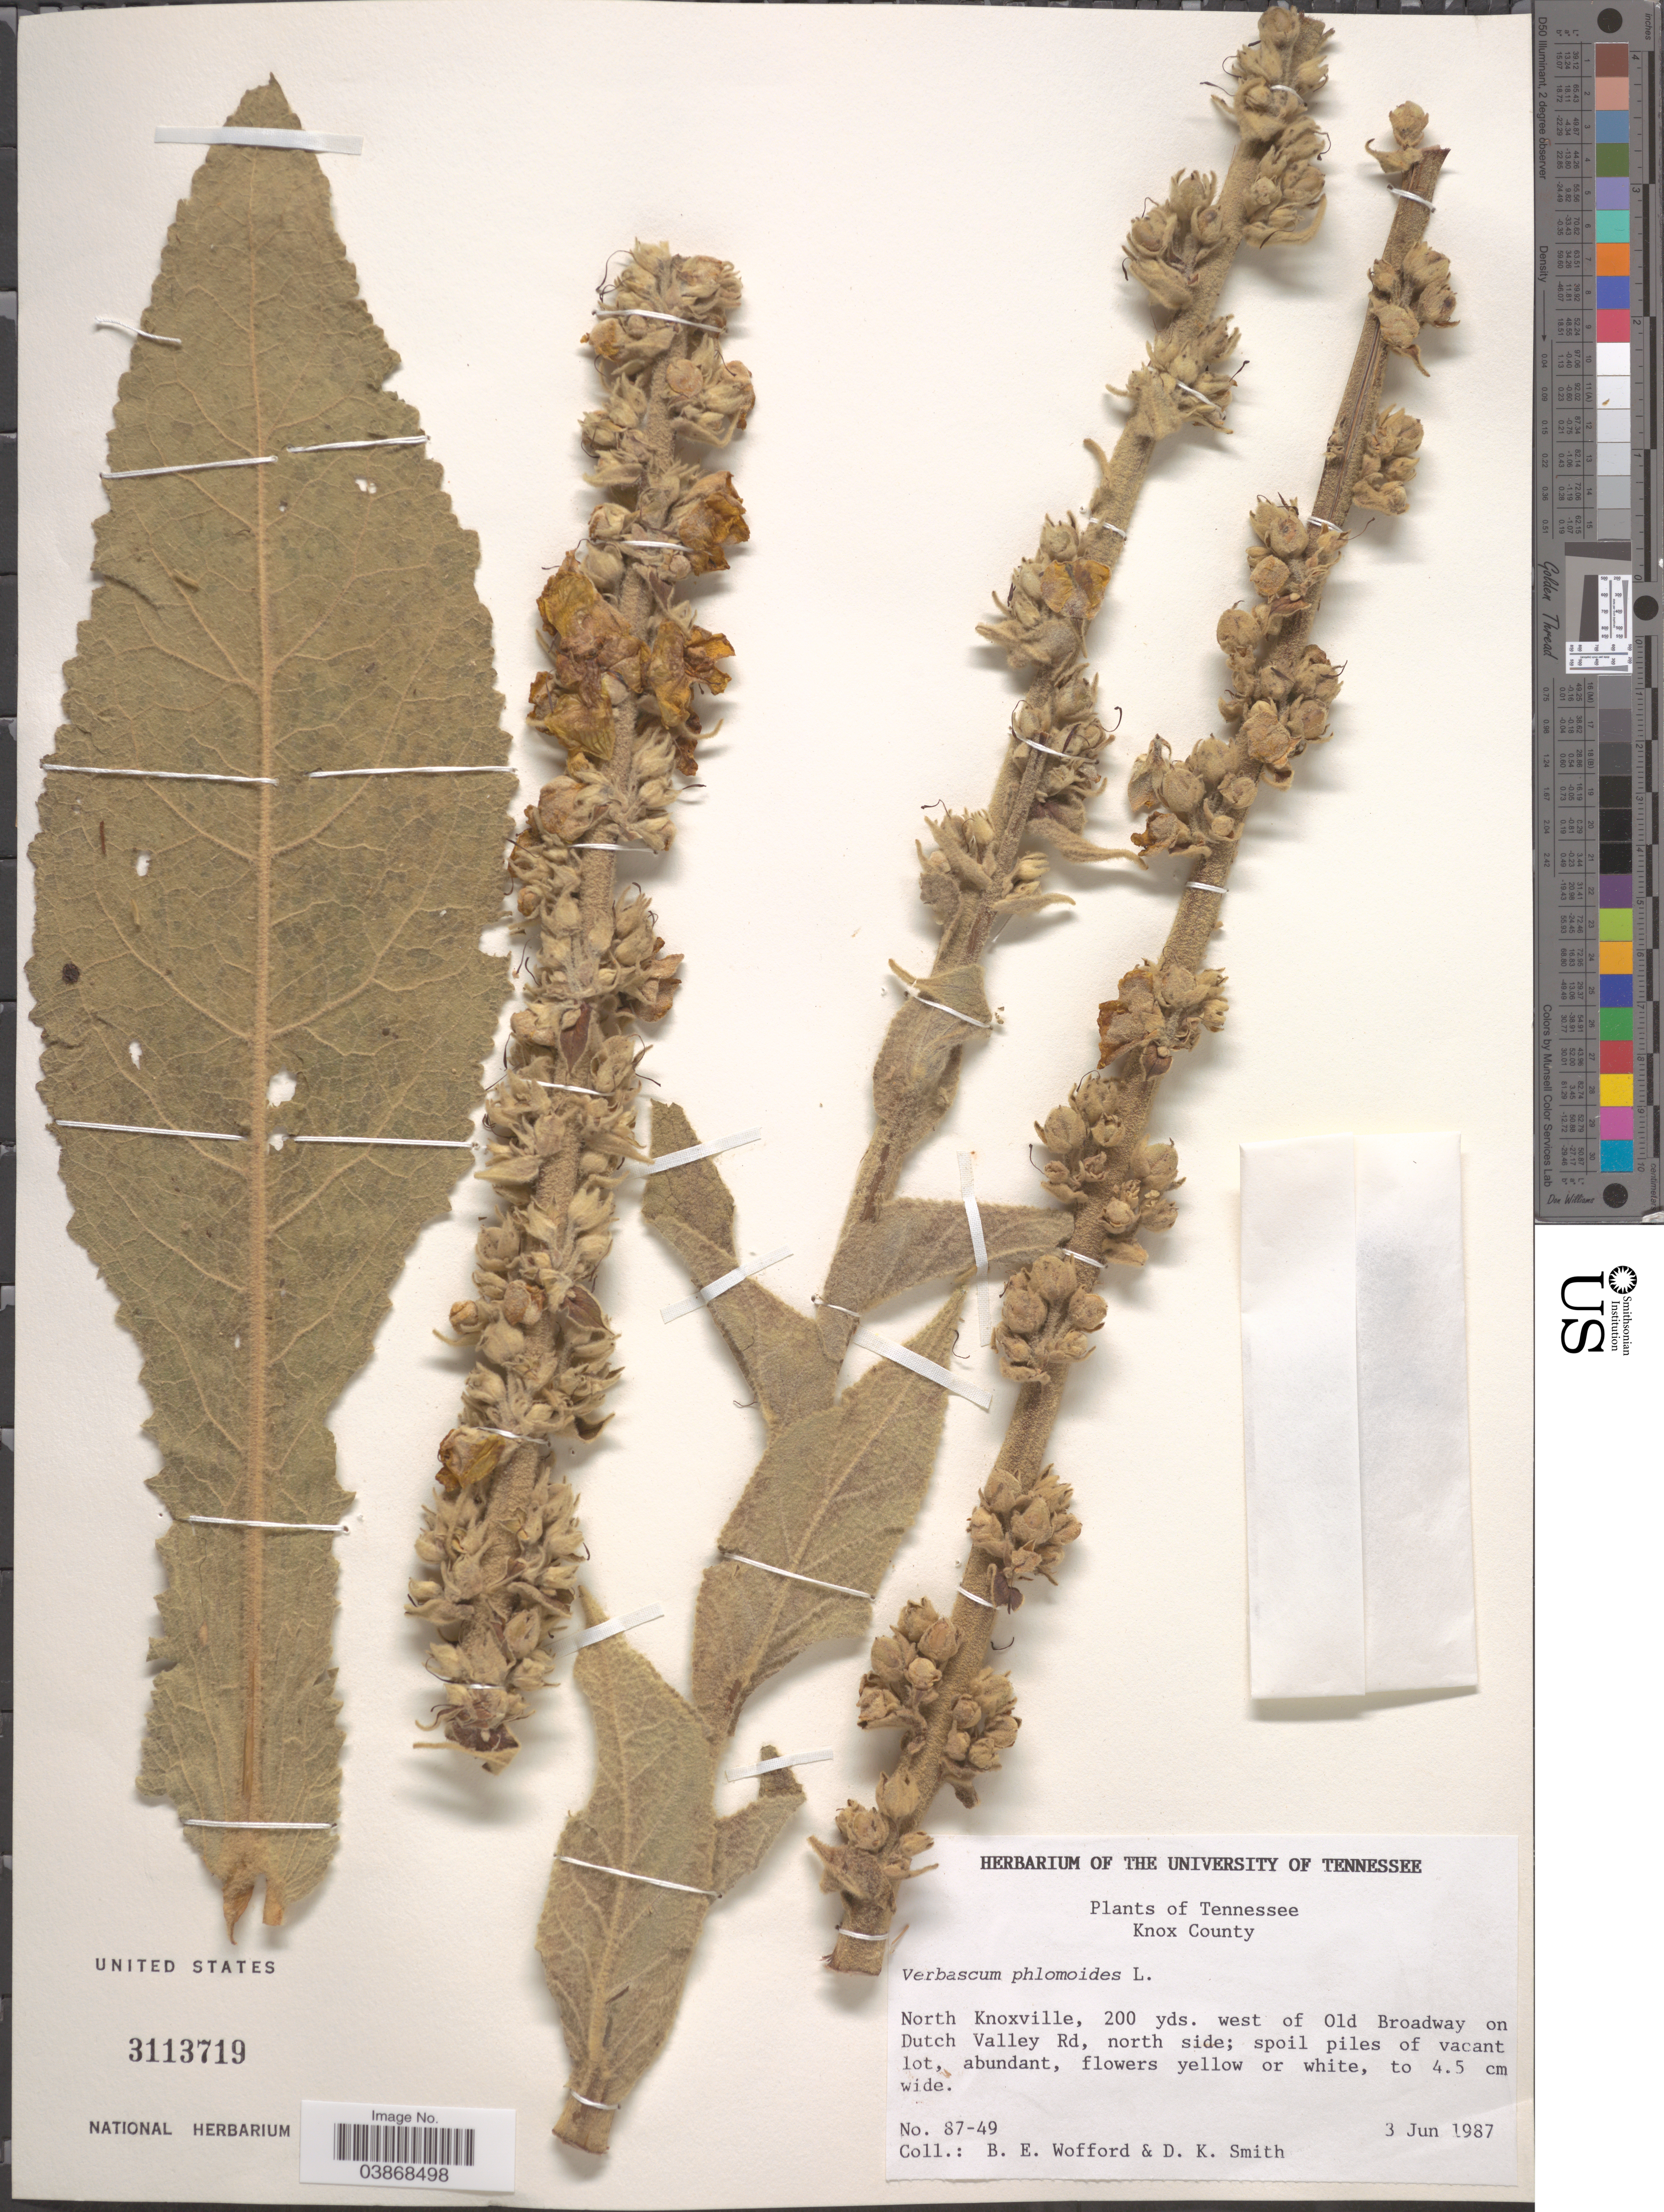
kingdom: Plantae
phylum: Tracheophyta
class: Magnoliopsida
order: Lamiales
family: Scrophulariaceae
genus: Verbascum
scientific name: Verbascum phlomoides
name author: L.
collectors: B. Wofford & D. K. Smith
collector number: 87-49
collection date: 1987-06-03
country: United States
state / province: Tennessee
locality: Knox County. North Knoxville, 200 yds. west of Old Broadway on Dutch Valley Rd, north side.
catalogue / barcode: US 3113719